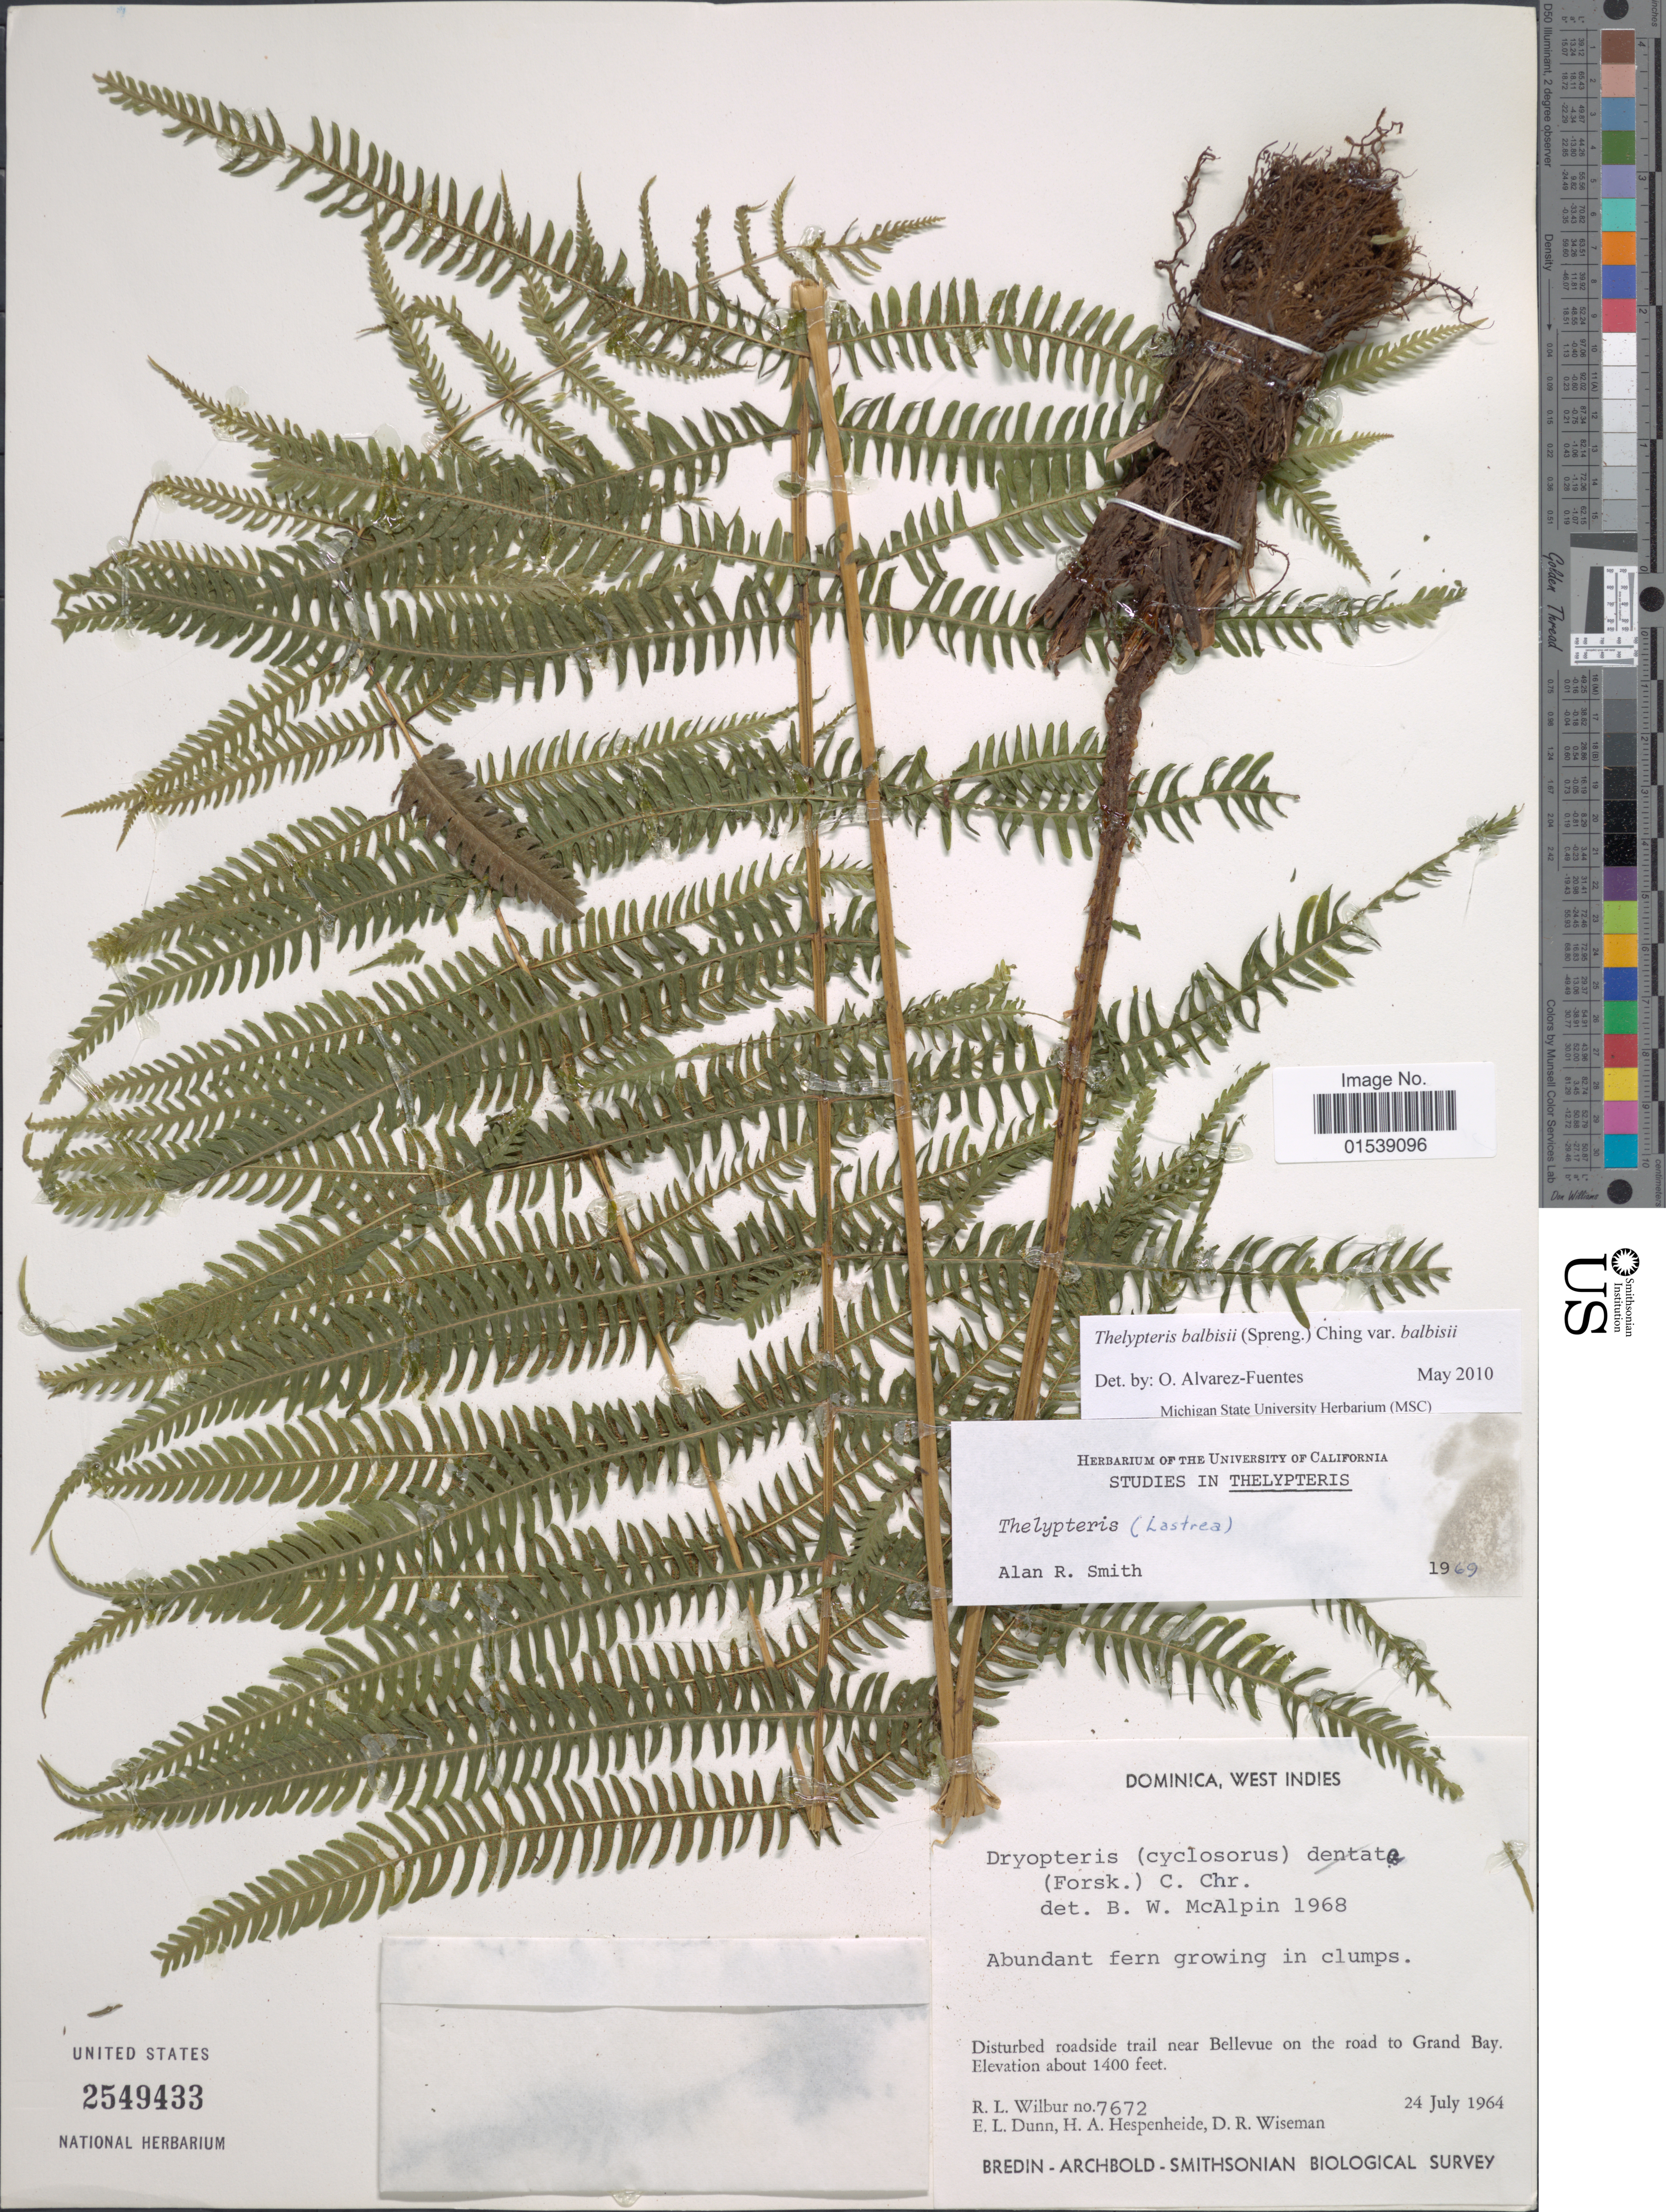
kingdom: Plantae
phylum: Tracheophyta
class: Polypodiopsida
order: Polypodiales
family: Thelypteridaceae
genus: Amauropelta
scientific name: Amauropelta balbisii (Spreng.) comb. nov., ined. 2015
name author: (Spreng.)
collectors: R. L. Wilbur, E. Dunn, H. Hespendheide & D. R. Wiseman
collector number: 7672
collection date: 1964-07-24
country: Dominica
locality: West Indies, disturbed roadside trail near Bellevue on the road to Grand Bay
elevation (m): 427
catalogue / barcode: US 2549433